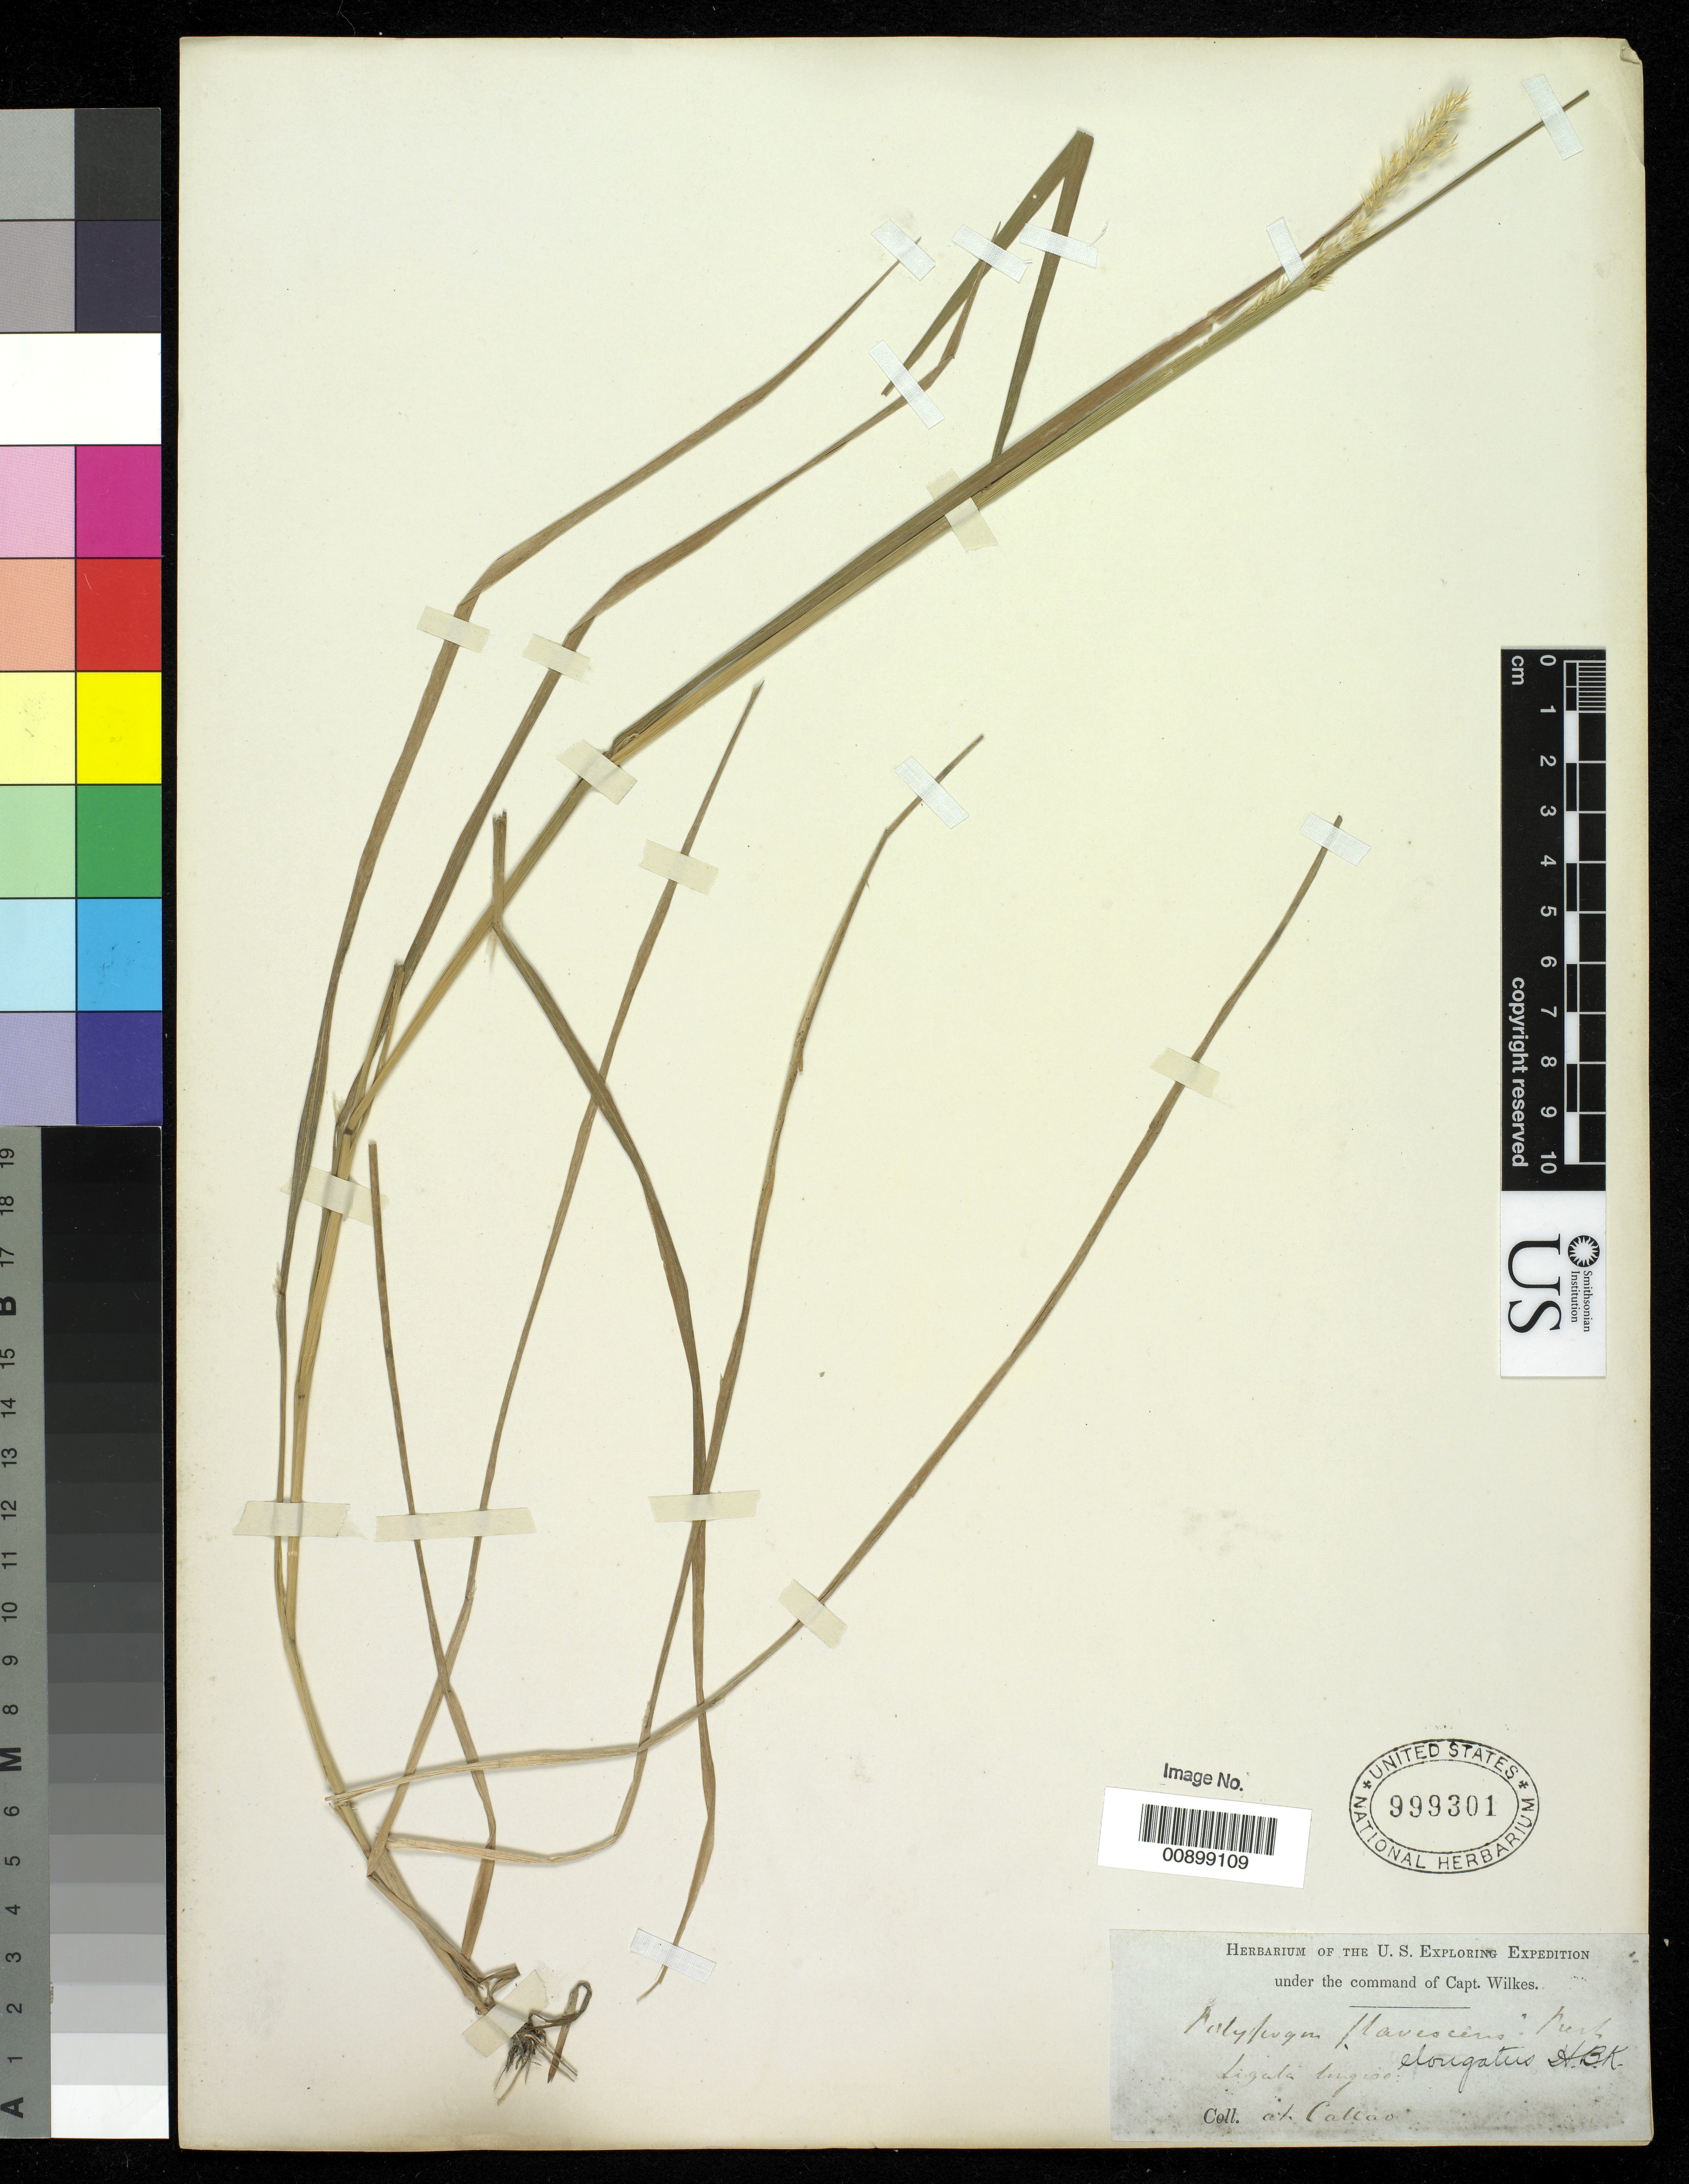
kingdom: Plantae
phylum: Tracheophyta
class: Liliopsida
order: Poales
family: Poaceae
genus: Chaetotropis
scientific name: Chaetotropis elongata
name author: (Kunth) Björkman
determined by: Poaceae Reorganization Project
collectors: Wilkes Explor. Exped.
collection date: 1838/1842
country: Peru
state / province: Callao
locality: Callao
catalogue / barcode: US 999301